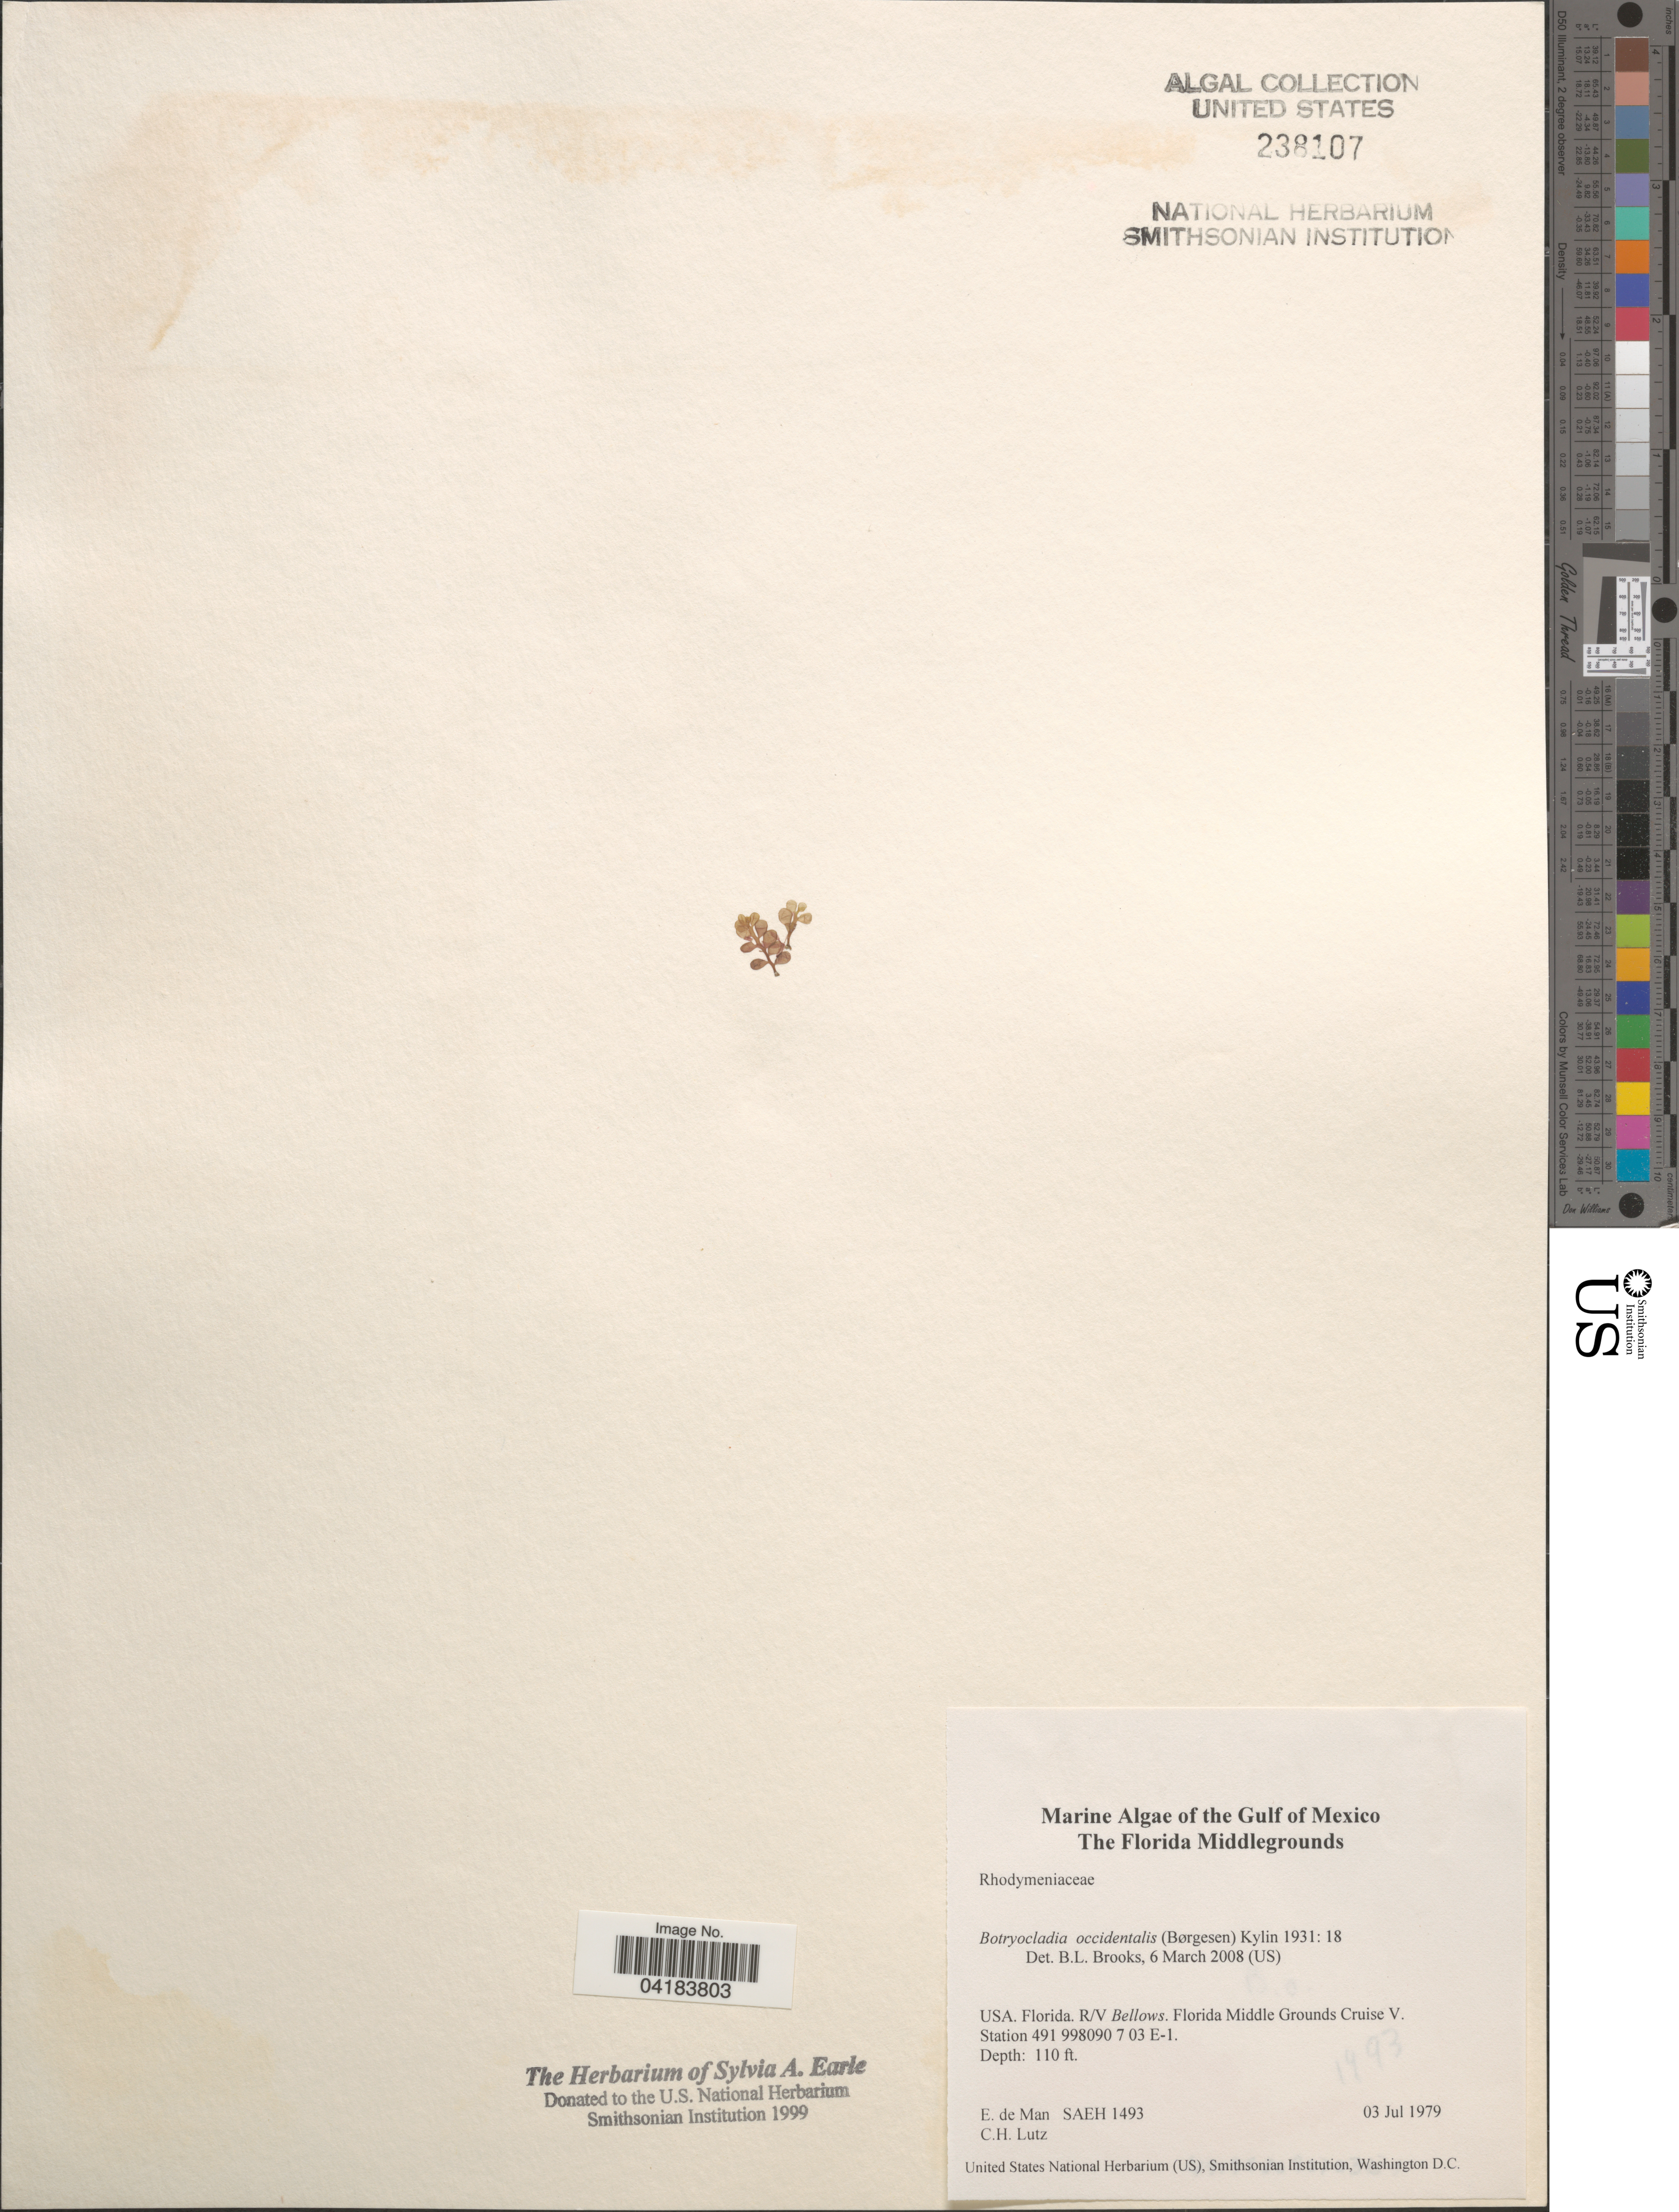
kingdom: Plantae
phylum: Rhodophyta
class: Florideophyceae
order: Rhodymeniales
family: Rhodymeniaceae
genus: Botryocladia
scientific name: Botryocladia occidentalis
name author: (Børgesen) Kylin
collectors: E. de Man & C. Lutz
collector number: SAEH1493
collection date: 1979-07-03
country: United States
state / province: Florida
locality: Gulf of Mexico. R/V Bellows. Florida Middle Grounds Cruise V. Station 491 998090 7 03 E-1.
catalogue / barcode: US 238107